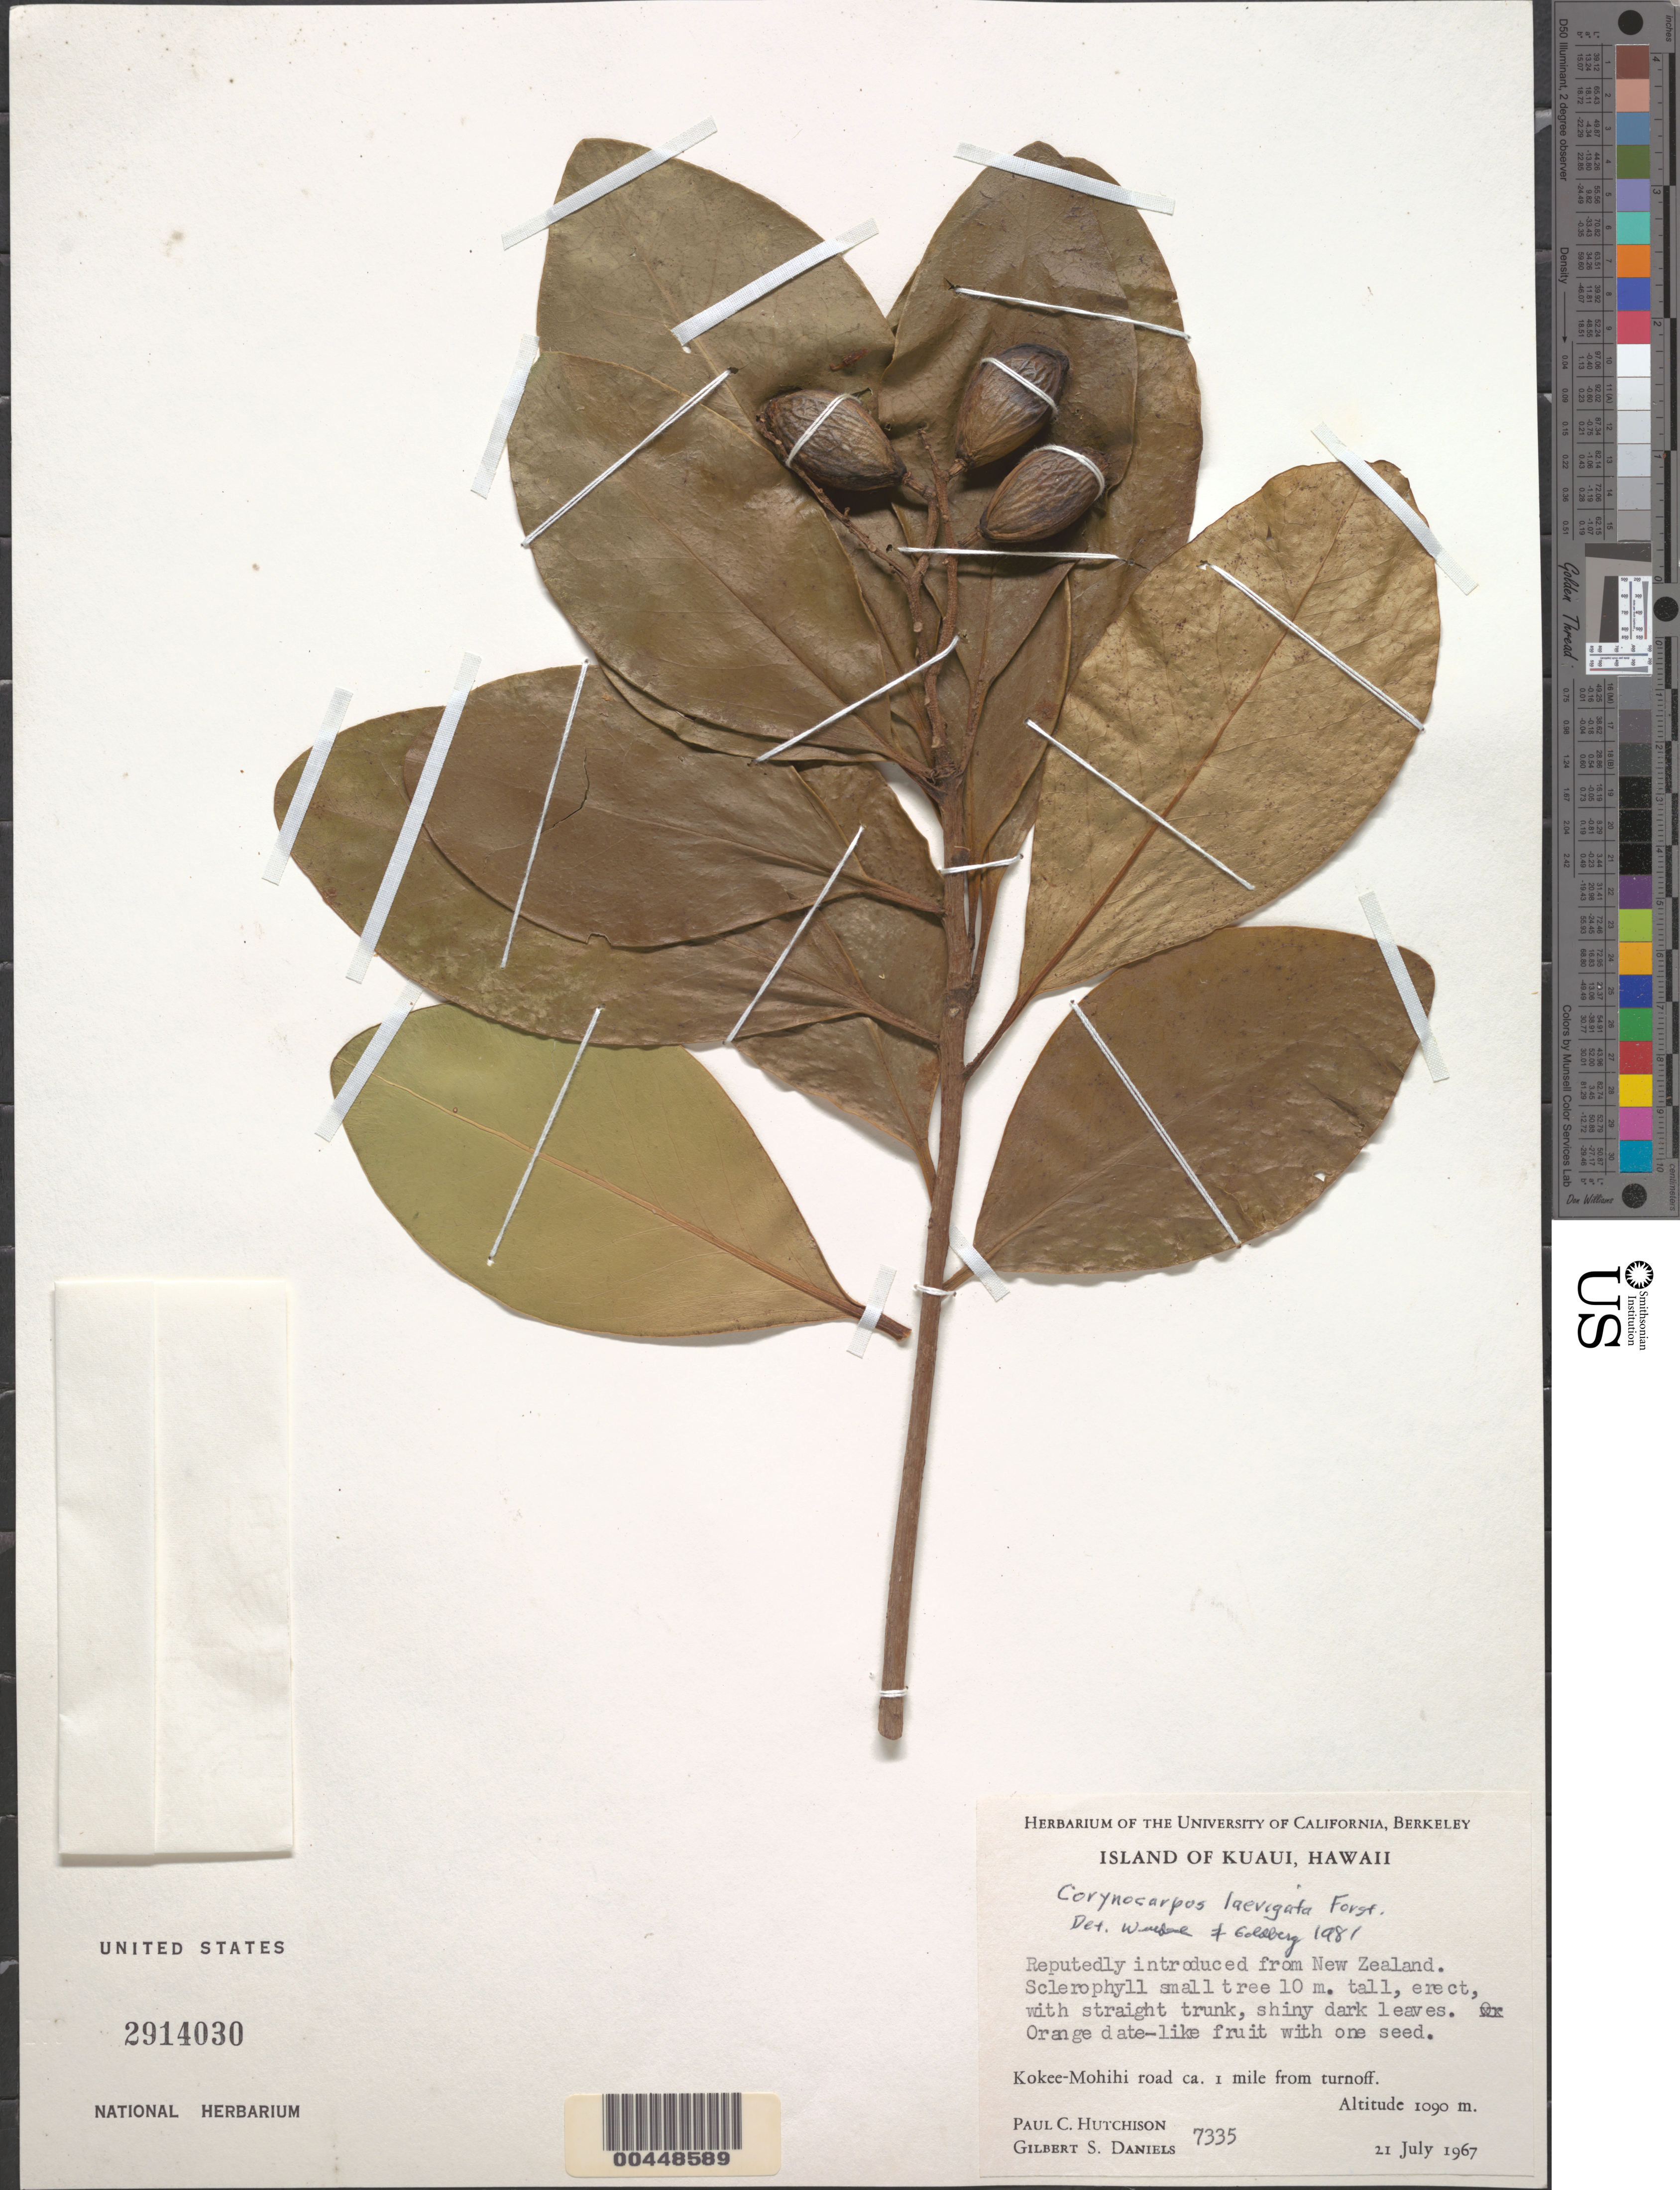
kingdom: Plantae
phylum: Tracheophyta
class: Magnoliopsida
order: Cucurbitales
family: Corynocarpaceae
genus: Corynocarpus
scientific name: Corynocarpus laevigatus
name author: J.R. Forst. & G. Forst.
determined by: Goldberg, Aaron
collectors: P. C. Hutchison & G. S. Daniels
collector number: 7335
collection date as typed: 21 Jul 1967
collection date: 1967-07-21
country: United States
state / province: Hawaii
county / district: Kauai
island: Kaua'i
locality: Kokee-Mohihi Rd, ca. 1 mi from turnoff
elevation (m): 1090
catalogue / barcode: US 2914030